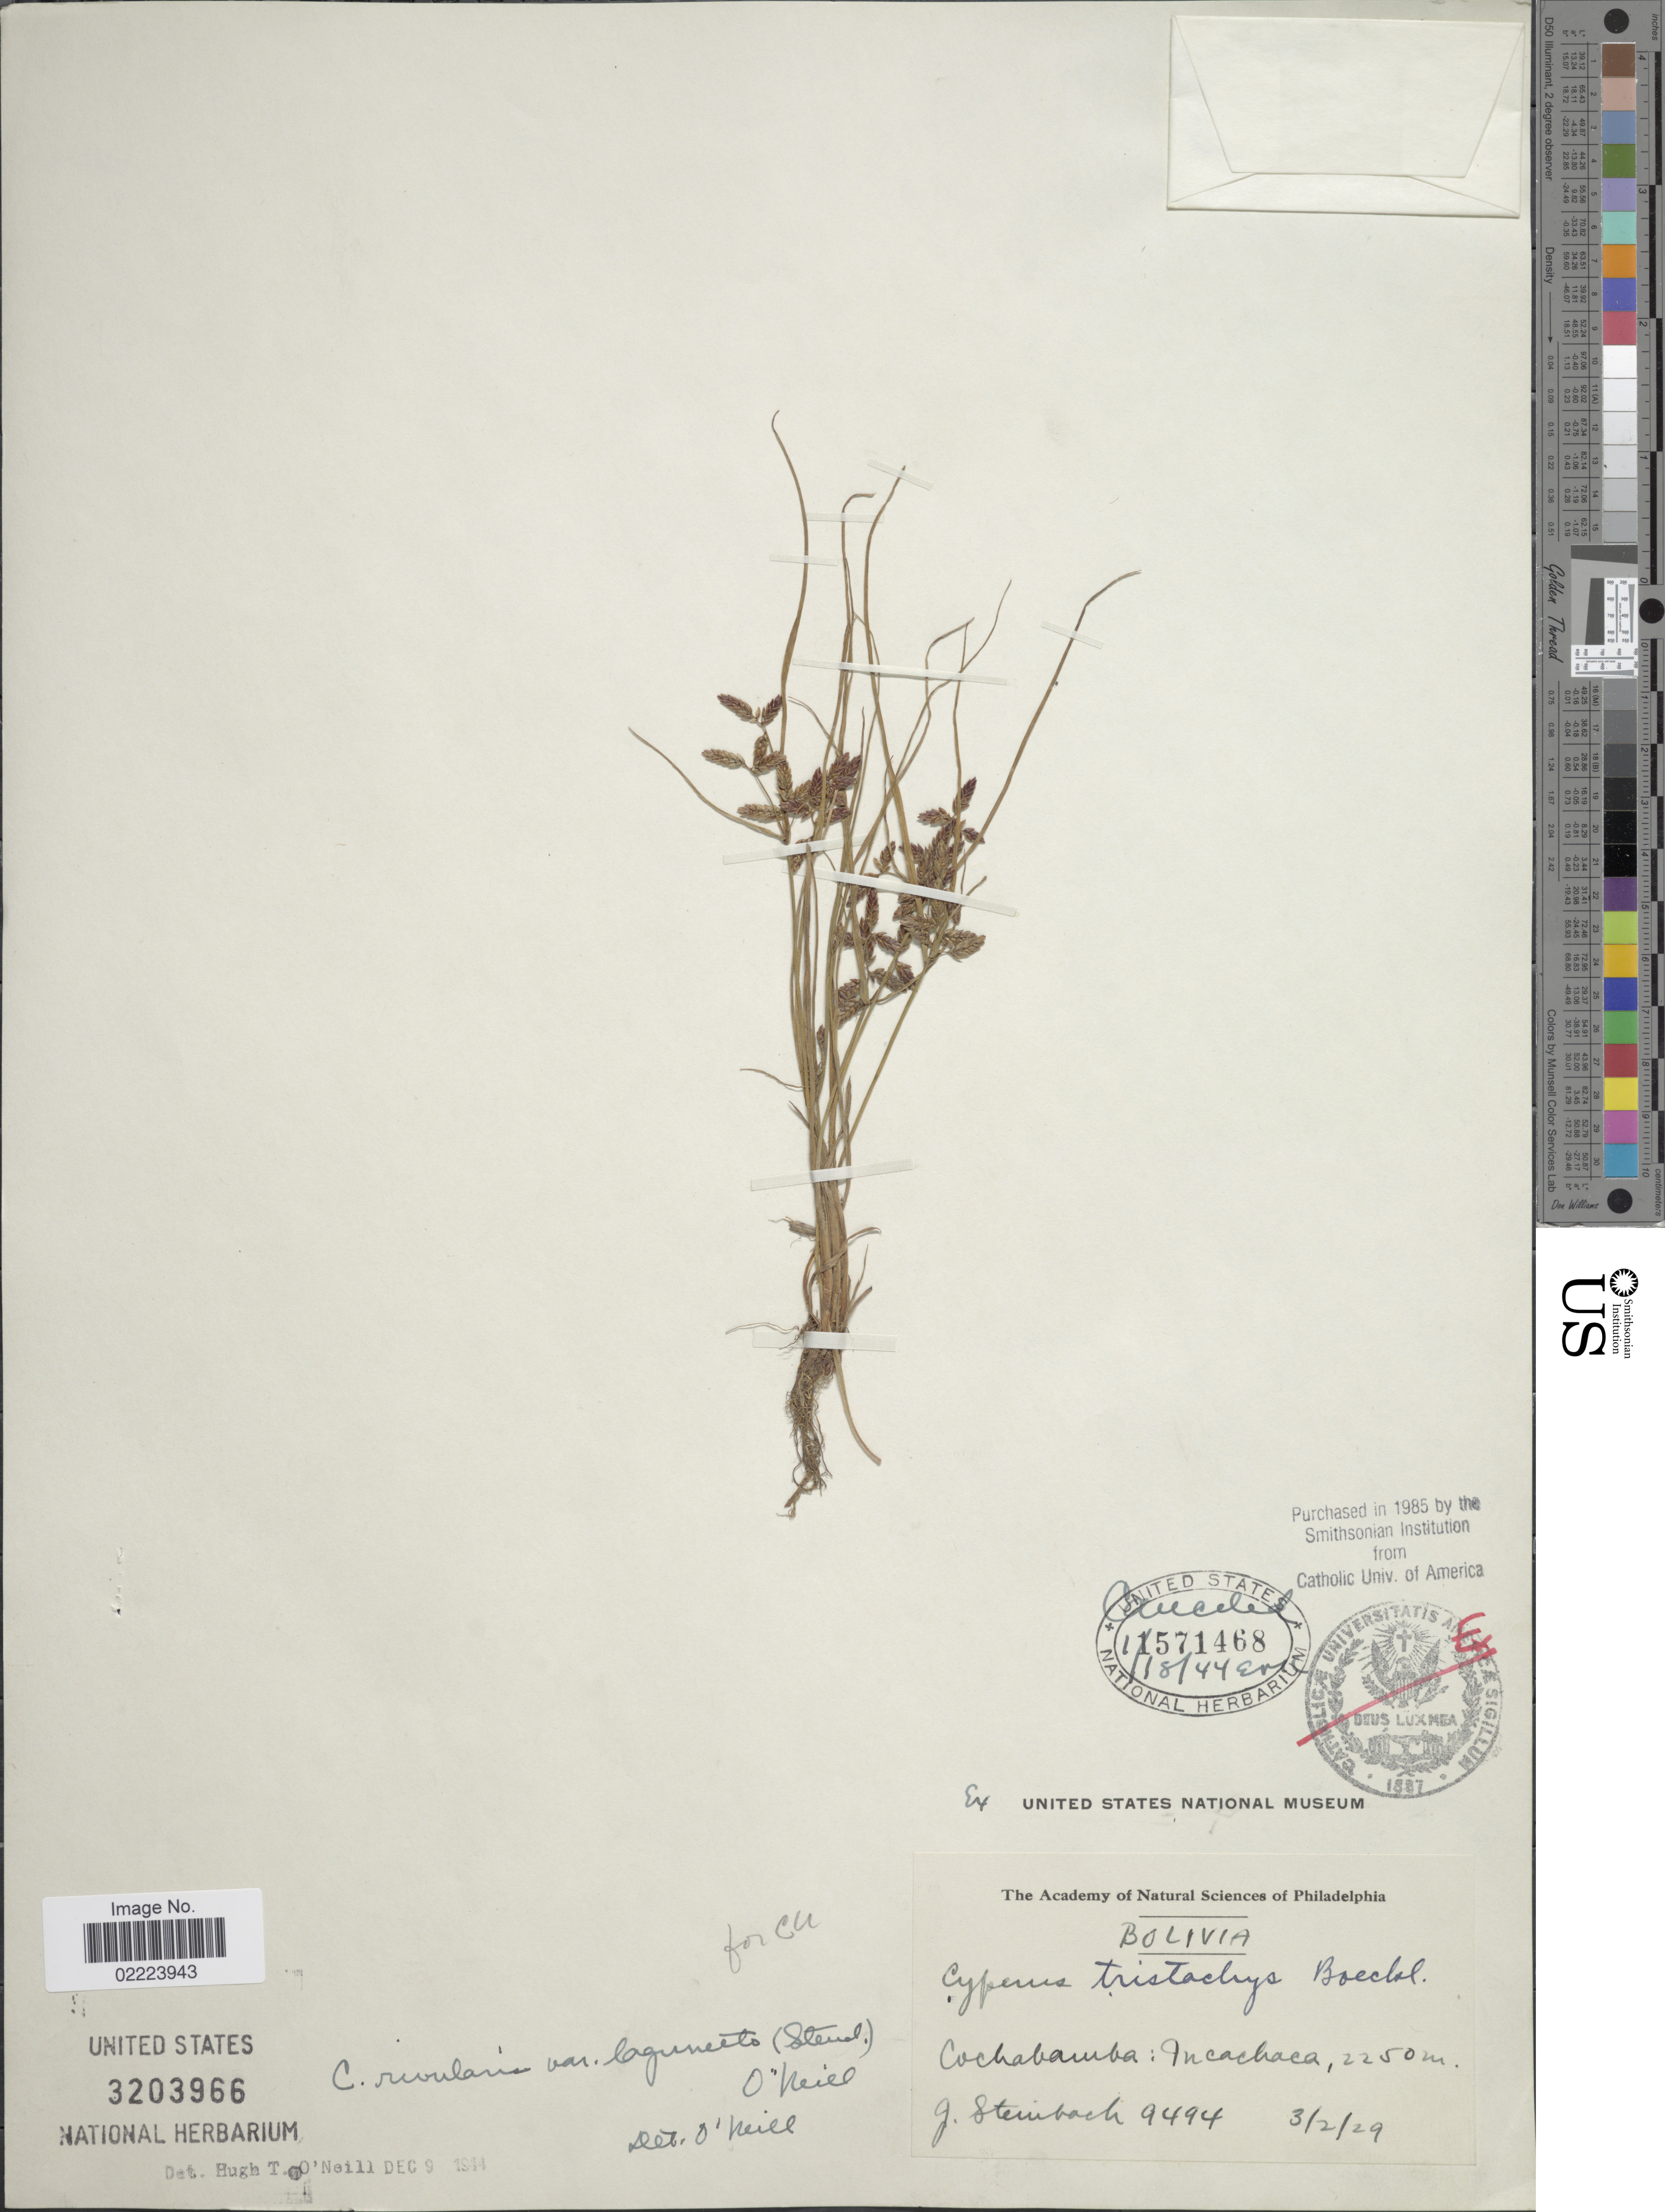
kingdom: Plantae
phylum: Tracheophyta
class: Liliopsida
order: Poales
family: Cyperaceae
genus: Cyperus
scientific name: Cyperus bipartitus Torr.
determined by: Strong, Mark T., (BOT), Smithsonian Institution - National Museum of Natural History (UNITED STATES)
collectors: J. Steinbach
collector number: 9494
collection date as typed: Transcribed d/m/y: 3/2/29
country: Bolivia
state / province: Cochabamba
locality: Cochabamba, Incachaca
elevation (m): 2250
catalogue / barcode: US 1571468